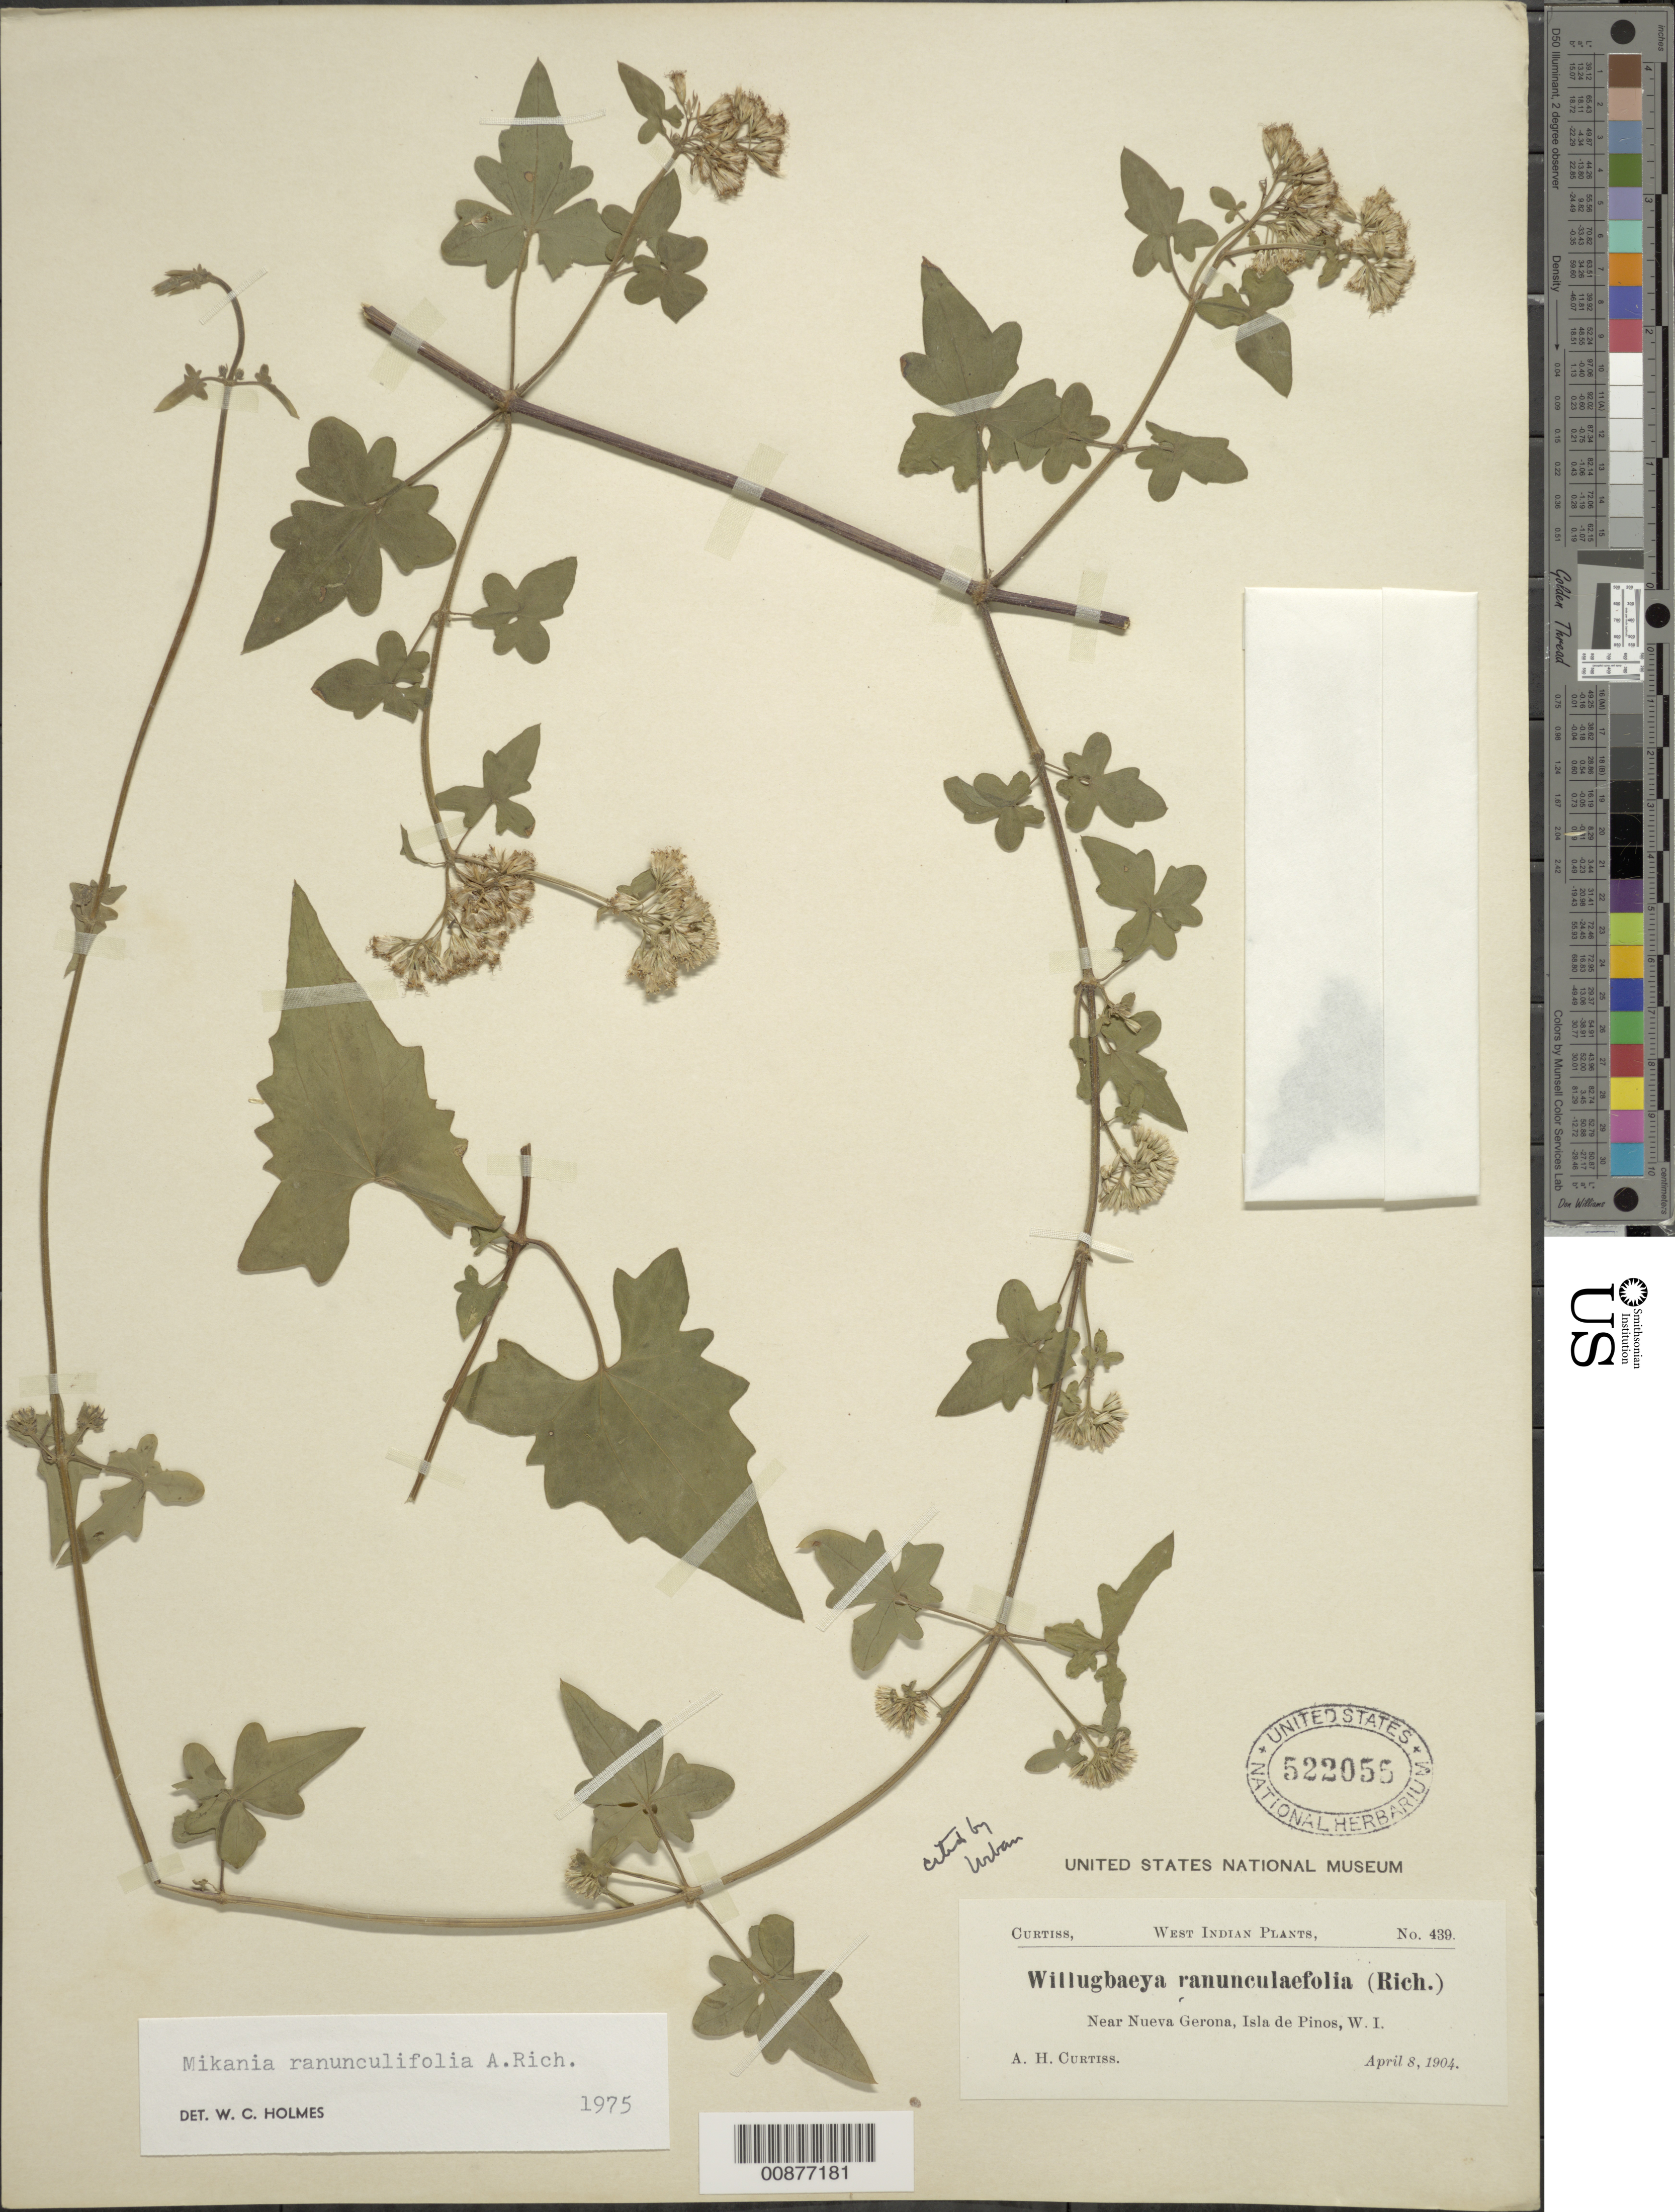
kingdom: Plantae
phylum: Tracheophyta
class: Magnoliopsida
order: Asterales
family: Asteraceae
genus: Mikania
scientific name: Mikania ranunculifolia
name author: A. Rich.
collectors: A. H. Curtiss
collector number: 439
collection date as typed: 08 Apr 1904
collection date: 1904-04-08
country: Cuba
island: Isla de la Juventud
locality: Isle of Pines, Near Nueva Gerona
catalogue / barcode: US 522055